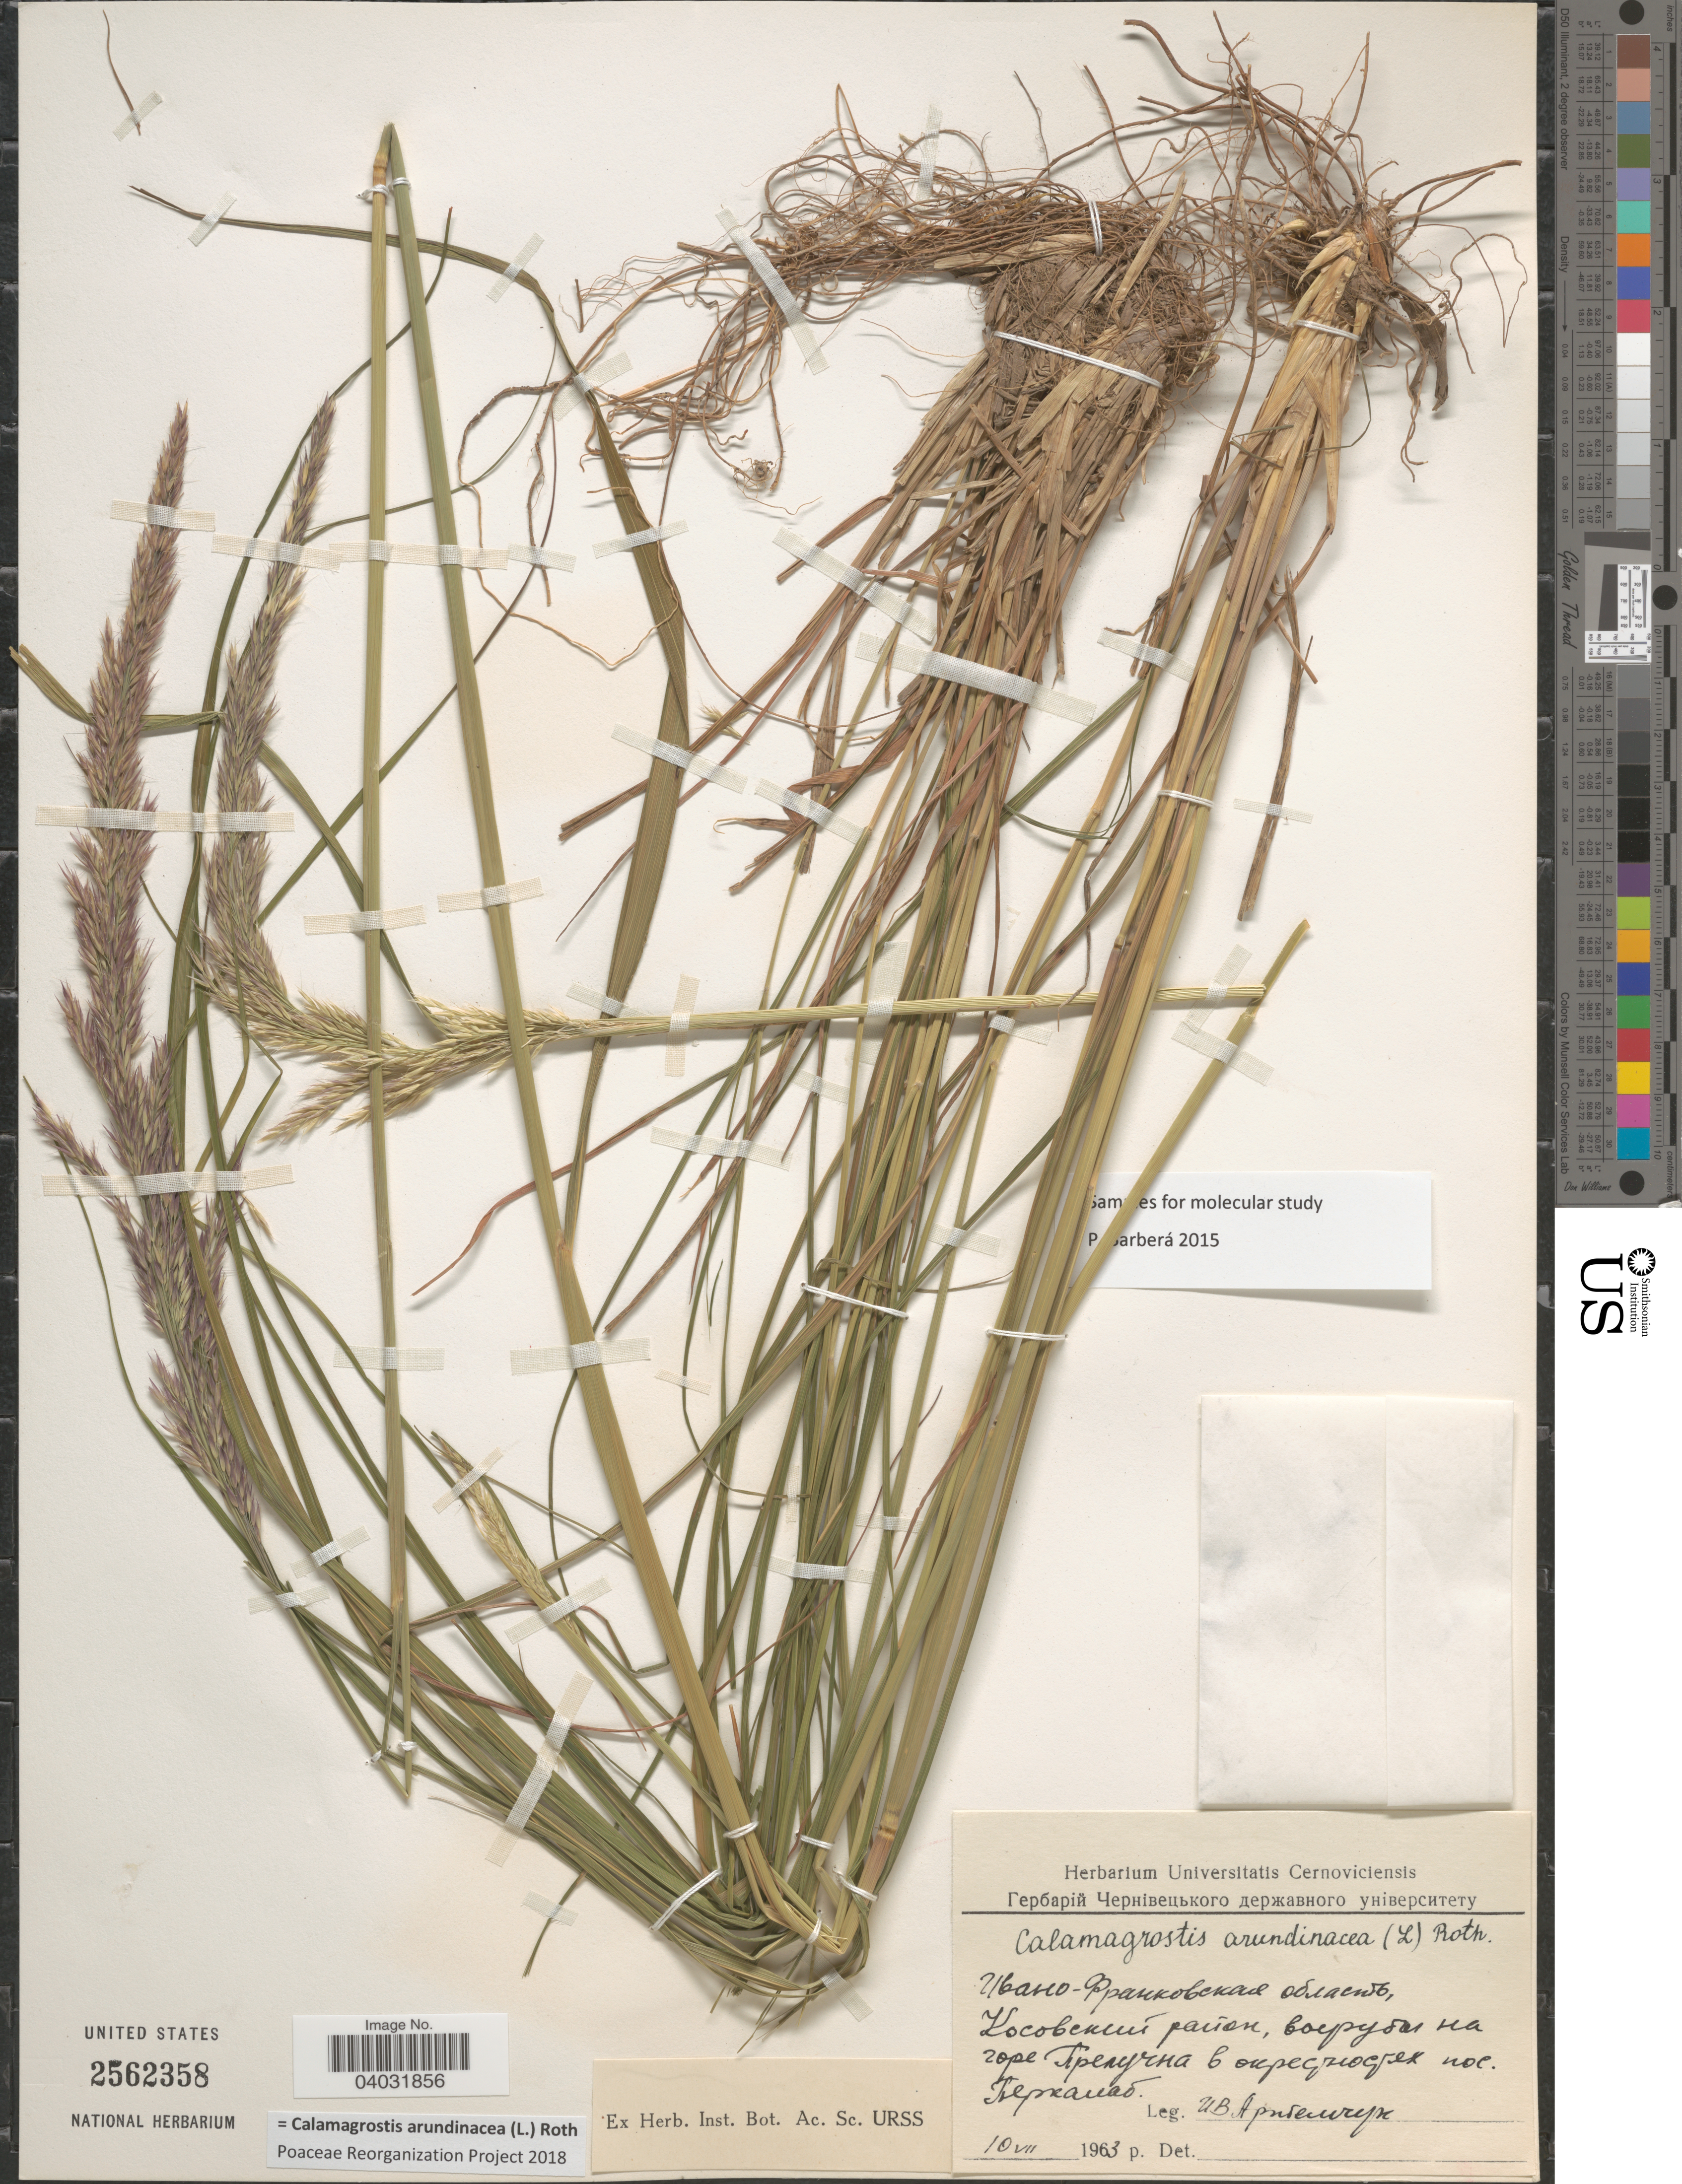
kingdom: Plantae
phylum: Tracheophyta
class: Liliopsida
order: Poales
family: Poaceae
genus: Calamagrostis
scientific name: Calamagrostis arundinacea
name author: (L.) Roth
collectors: U. Artemchuk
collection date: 1863-07-10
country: Ukraine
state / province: Ivano-Frankivs'k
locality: District Kosiv, Preluchny Mts in vicinity of village Perkalab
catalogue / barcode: US 2562358